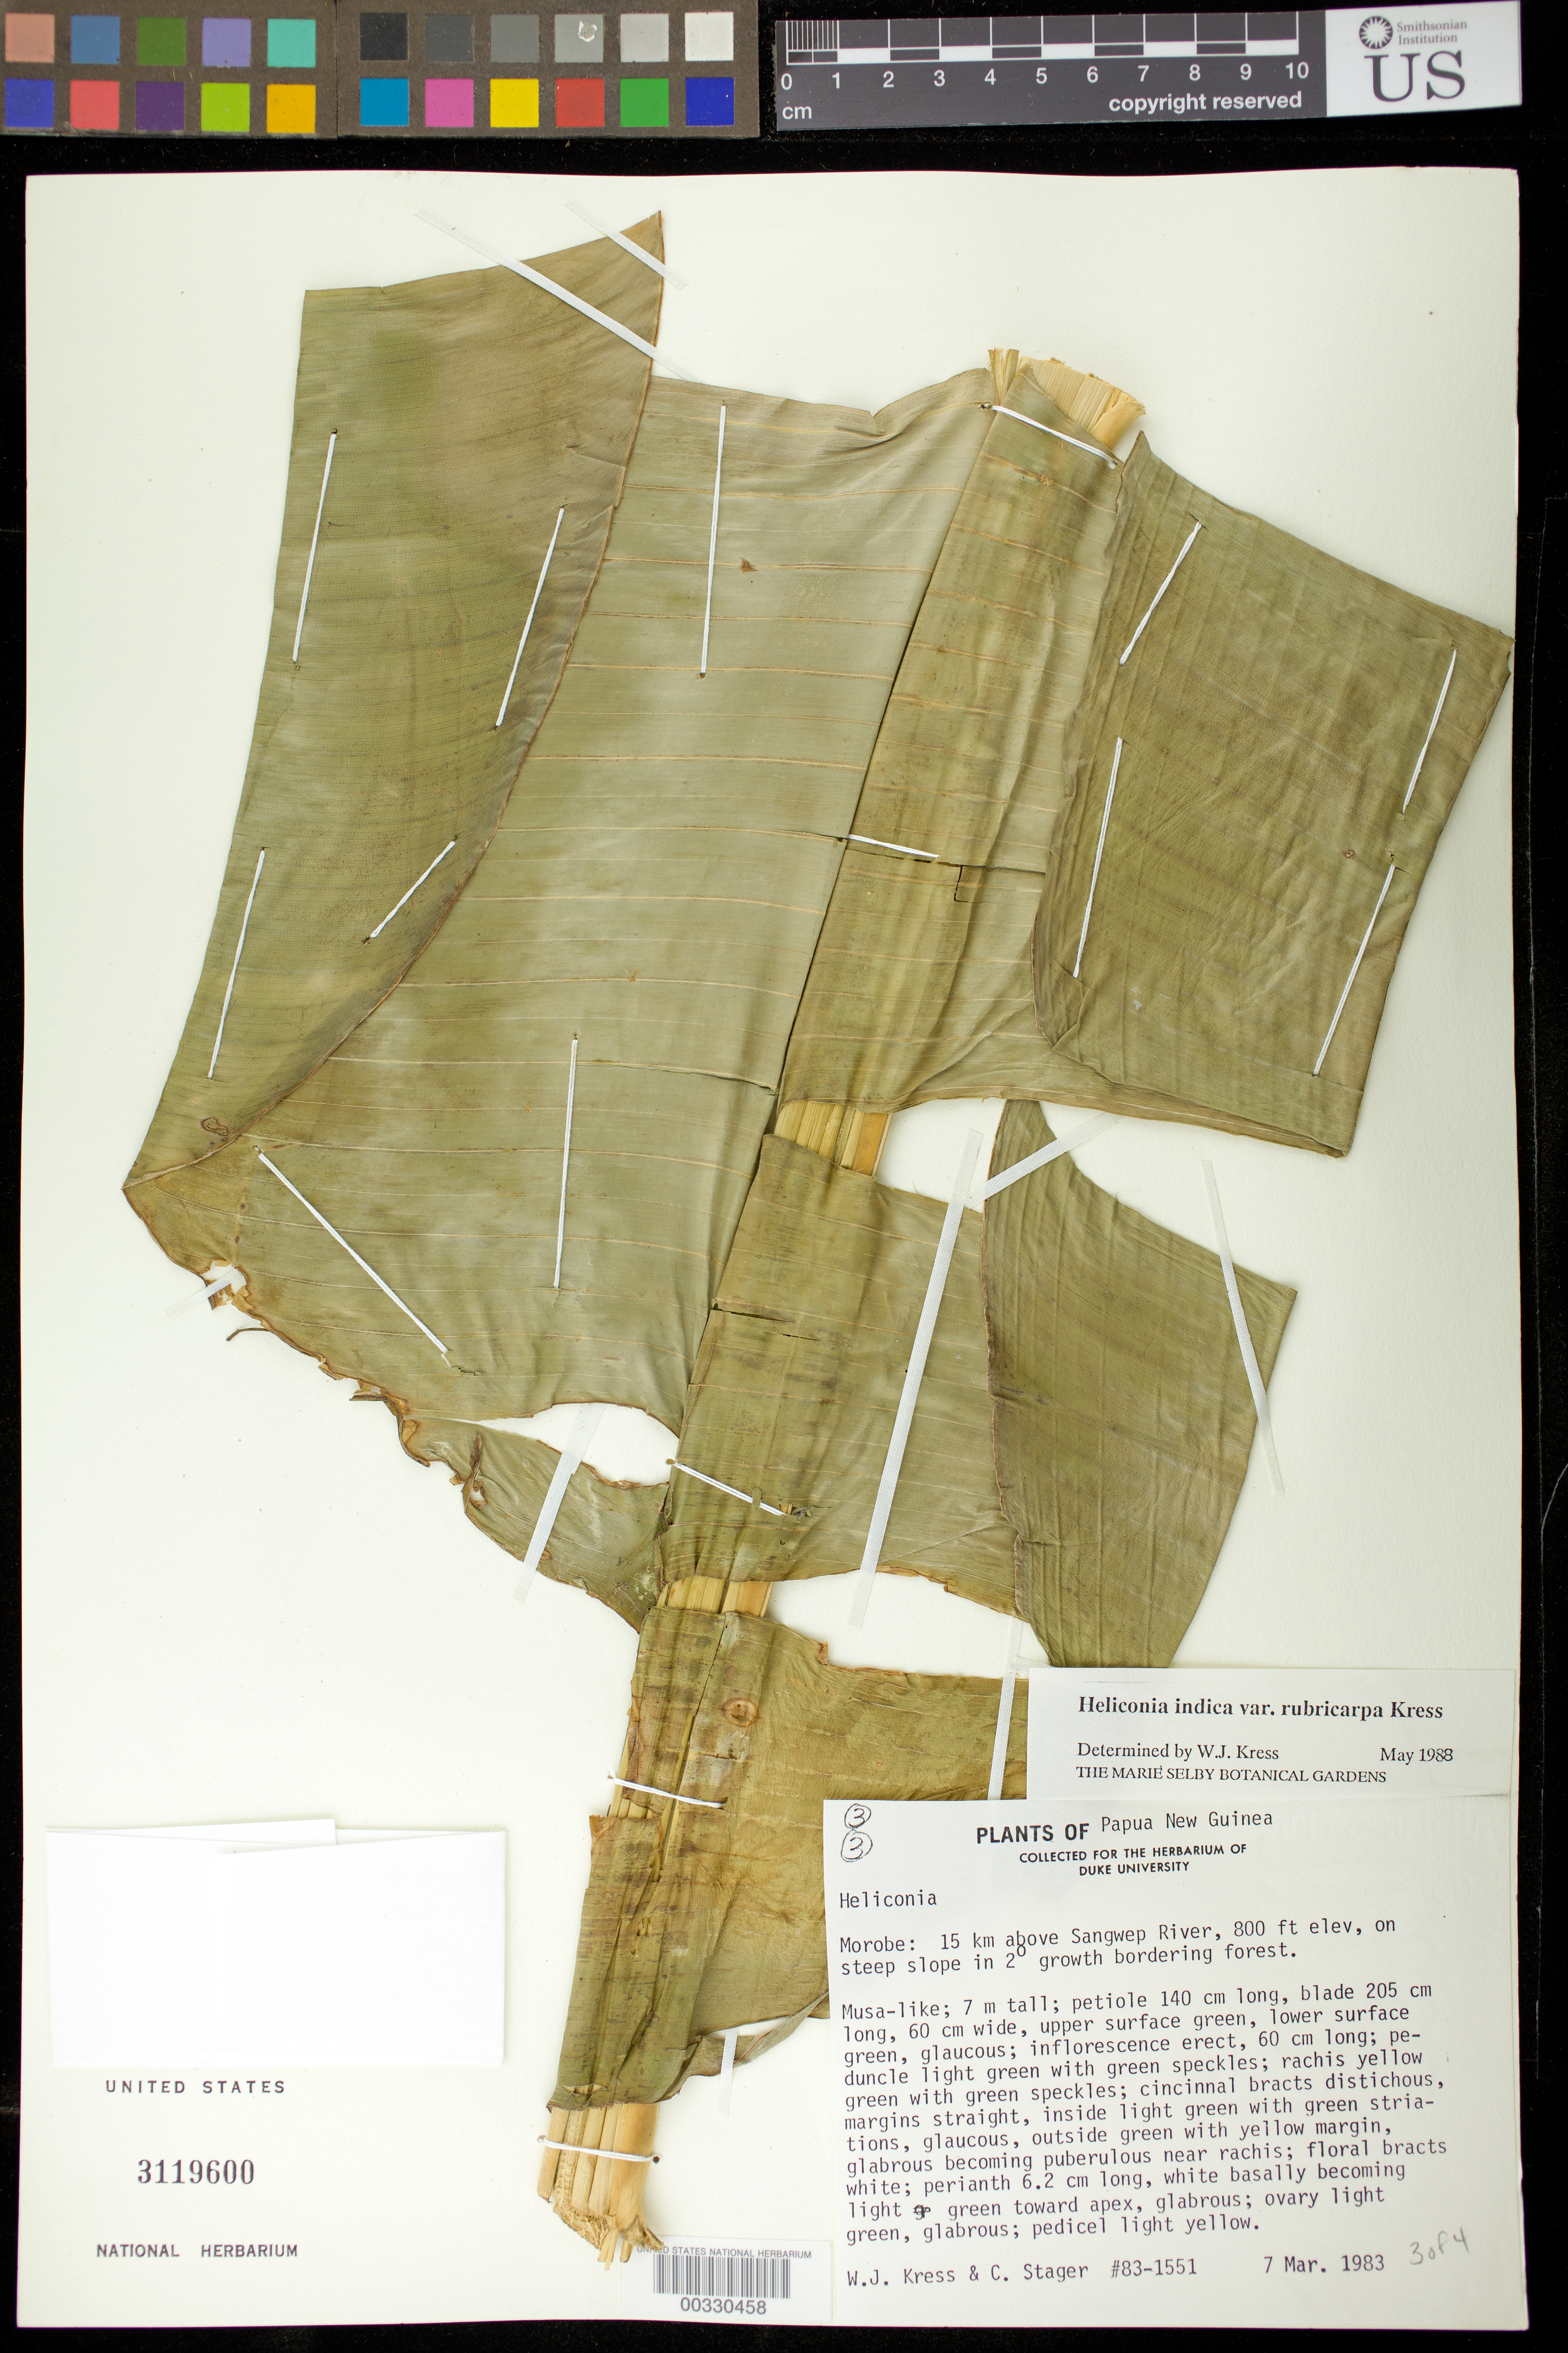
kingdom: Plantae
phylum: Tracheophyta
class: Liliopsida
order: Zingiberales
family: Heliconiaceae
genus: Heliconia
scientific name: Heliconia indica var. rubricarpa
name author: W.J. Kress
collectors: W. J. Kress & C. Stager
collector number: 83-1551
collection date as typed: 07 Mar 1983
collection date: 1983-03-07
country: Papua New Guinea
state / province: Morobe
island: New Guinea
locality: Morobe, 15 km above sangwep river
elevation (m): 244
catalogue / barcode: US 3119600